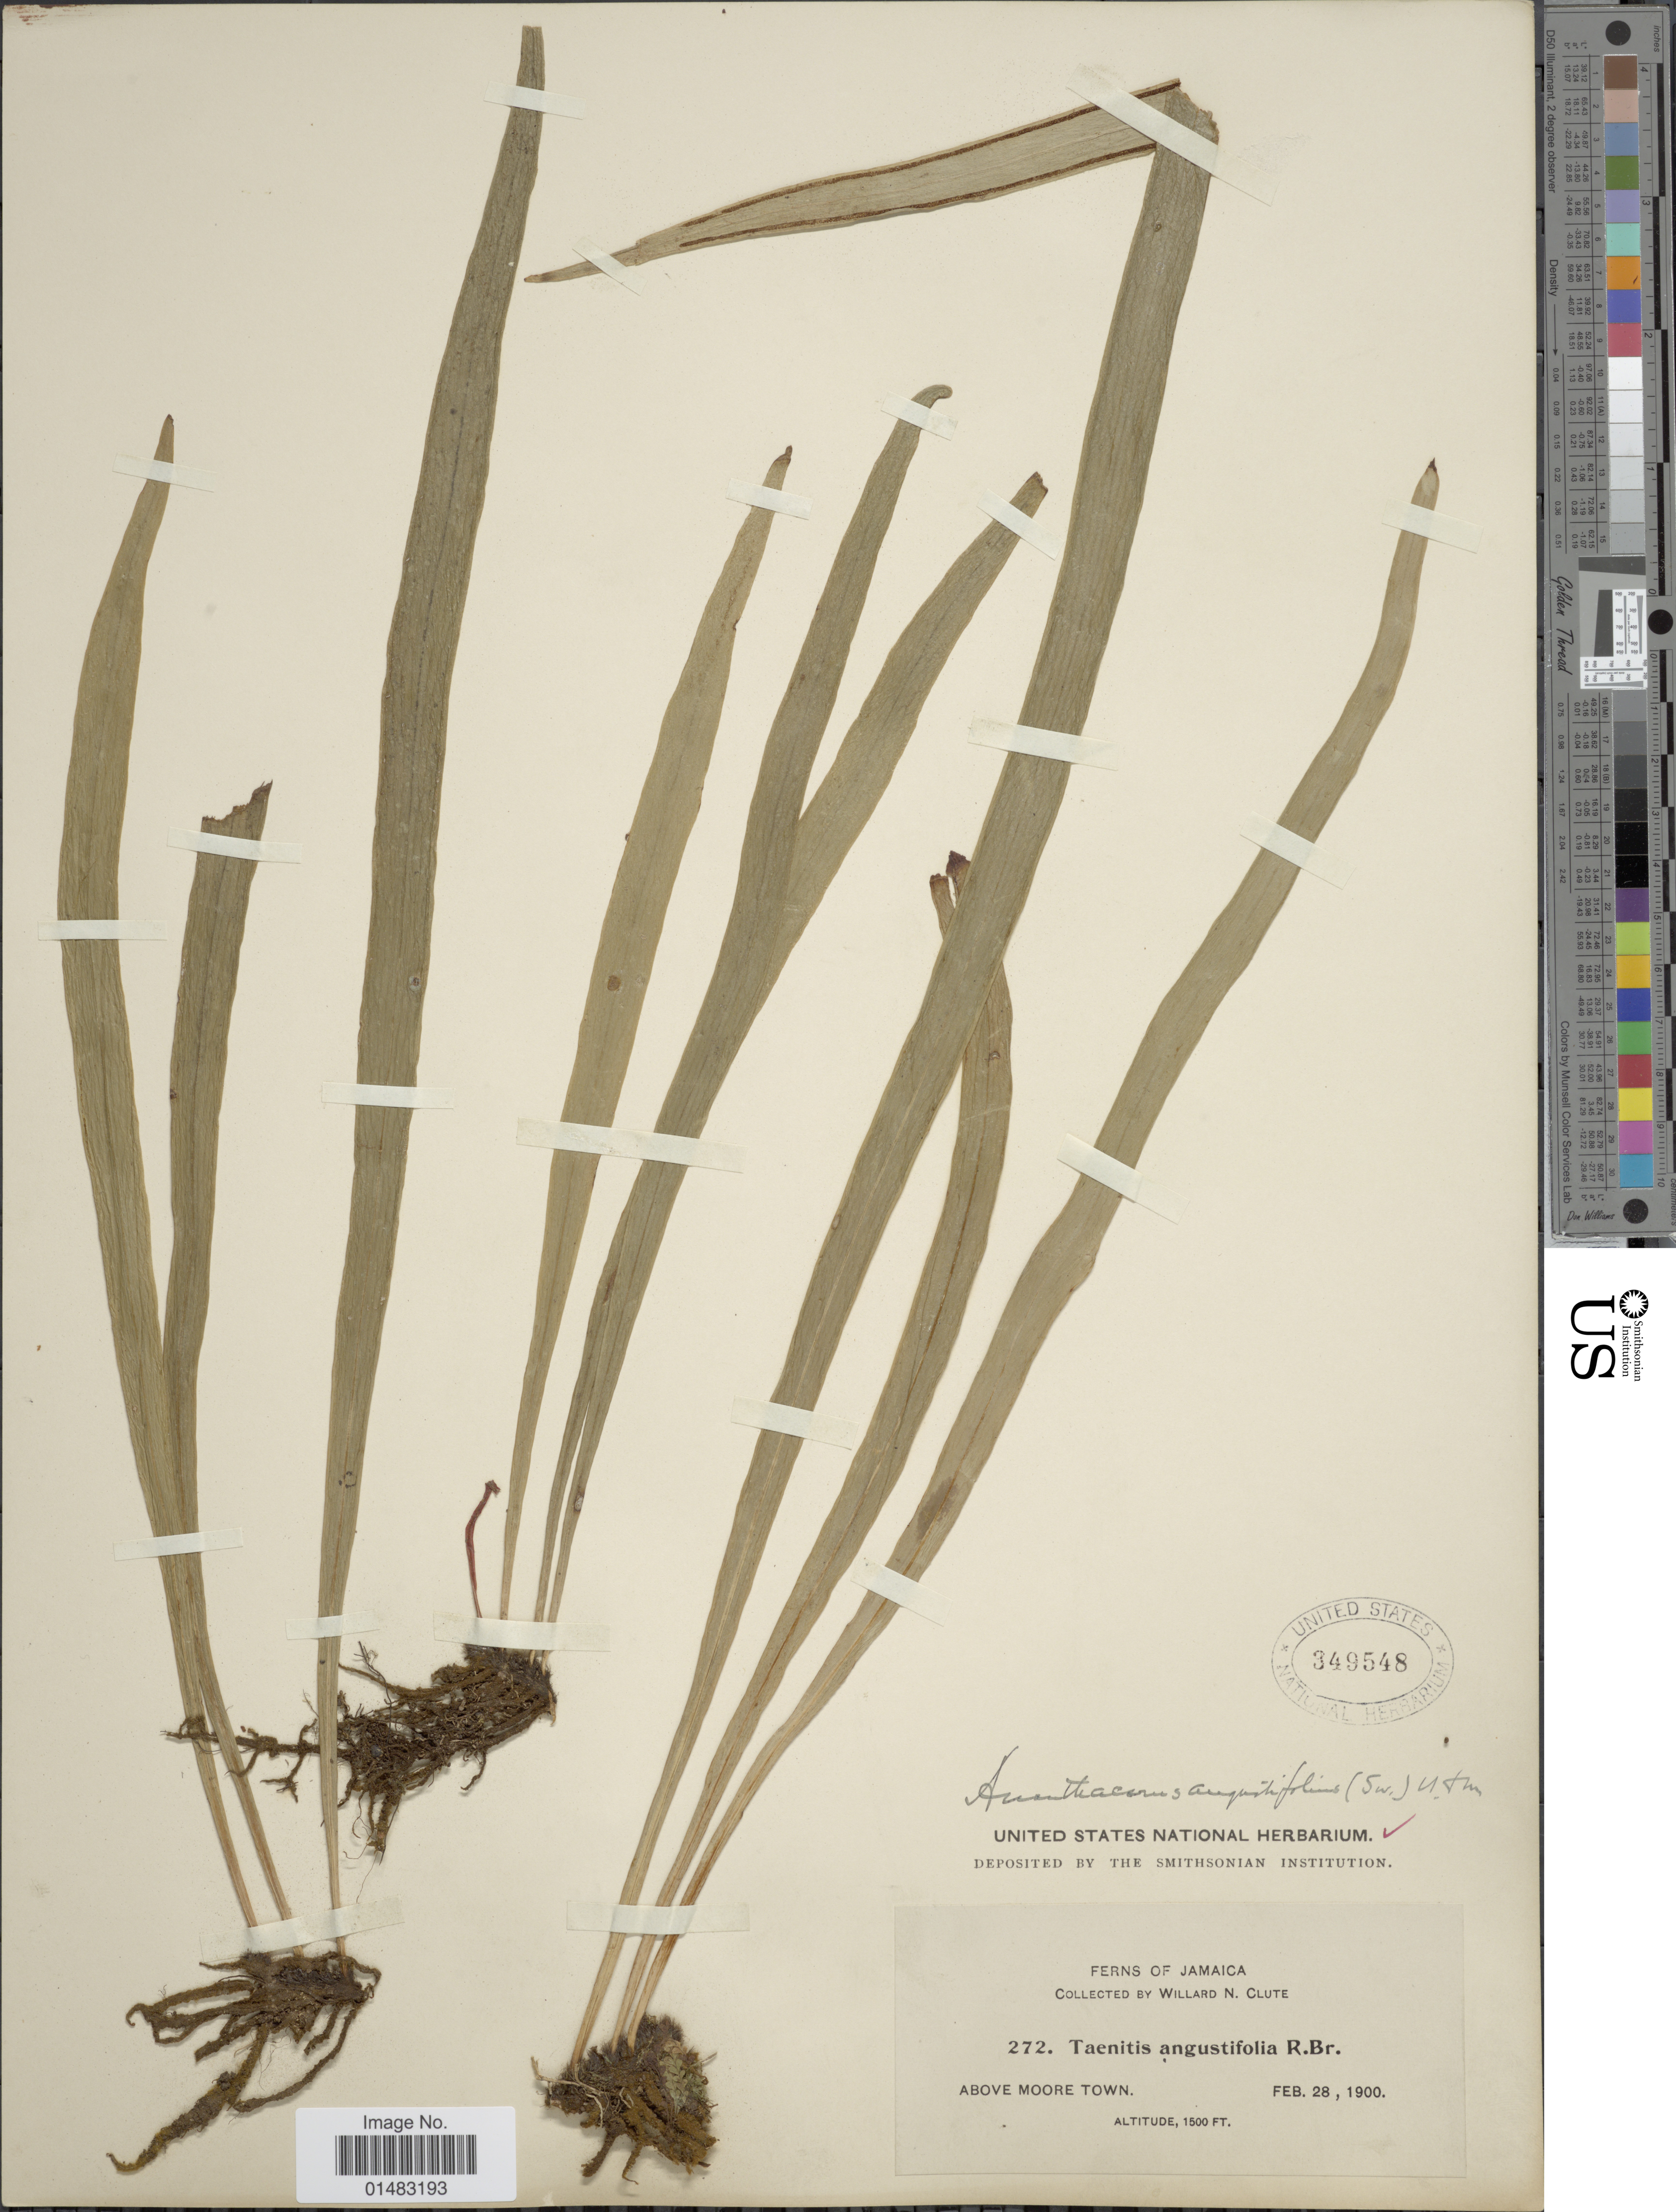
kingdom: Plantae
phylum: Tracheophyta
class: Polypodiopsida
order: Polypodiales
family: Pteridaceae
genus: Ananthacorus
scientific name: Ananthacorus angustifolius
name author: (Sw.) Underw. & Maxon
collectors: W. N. Clute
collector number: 272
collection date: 1900-02-28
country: Jamaica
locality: Above Moore Town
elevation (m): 457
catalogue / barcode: US 349548